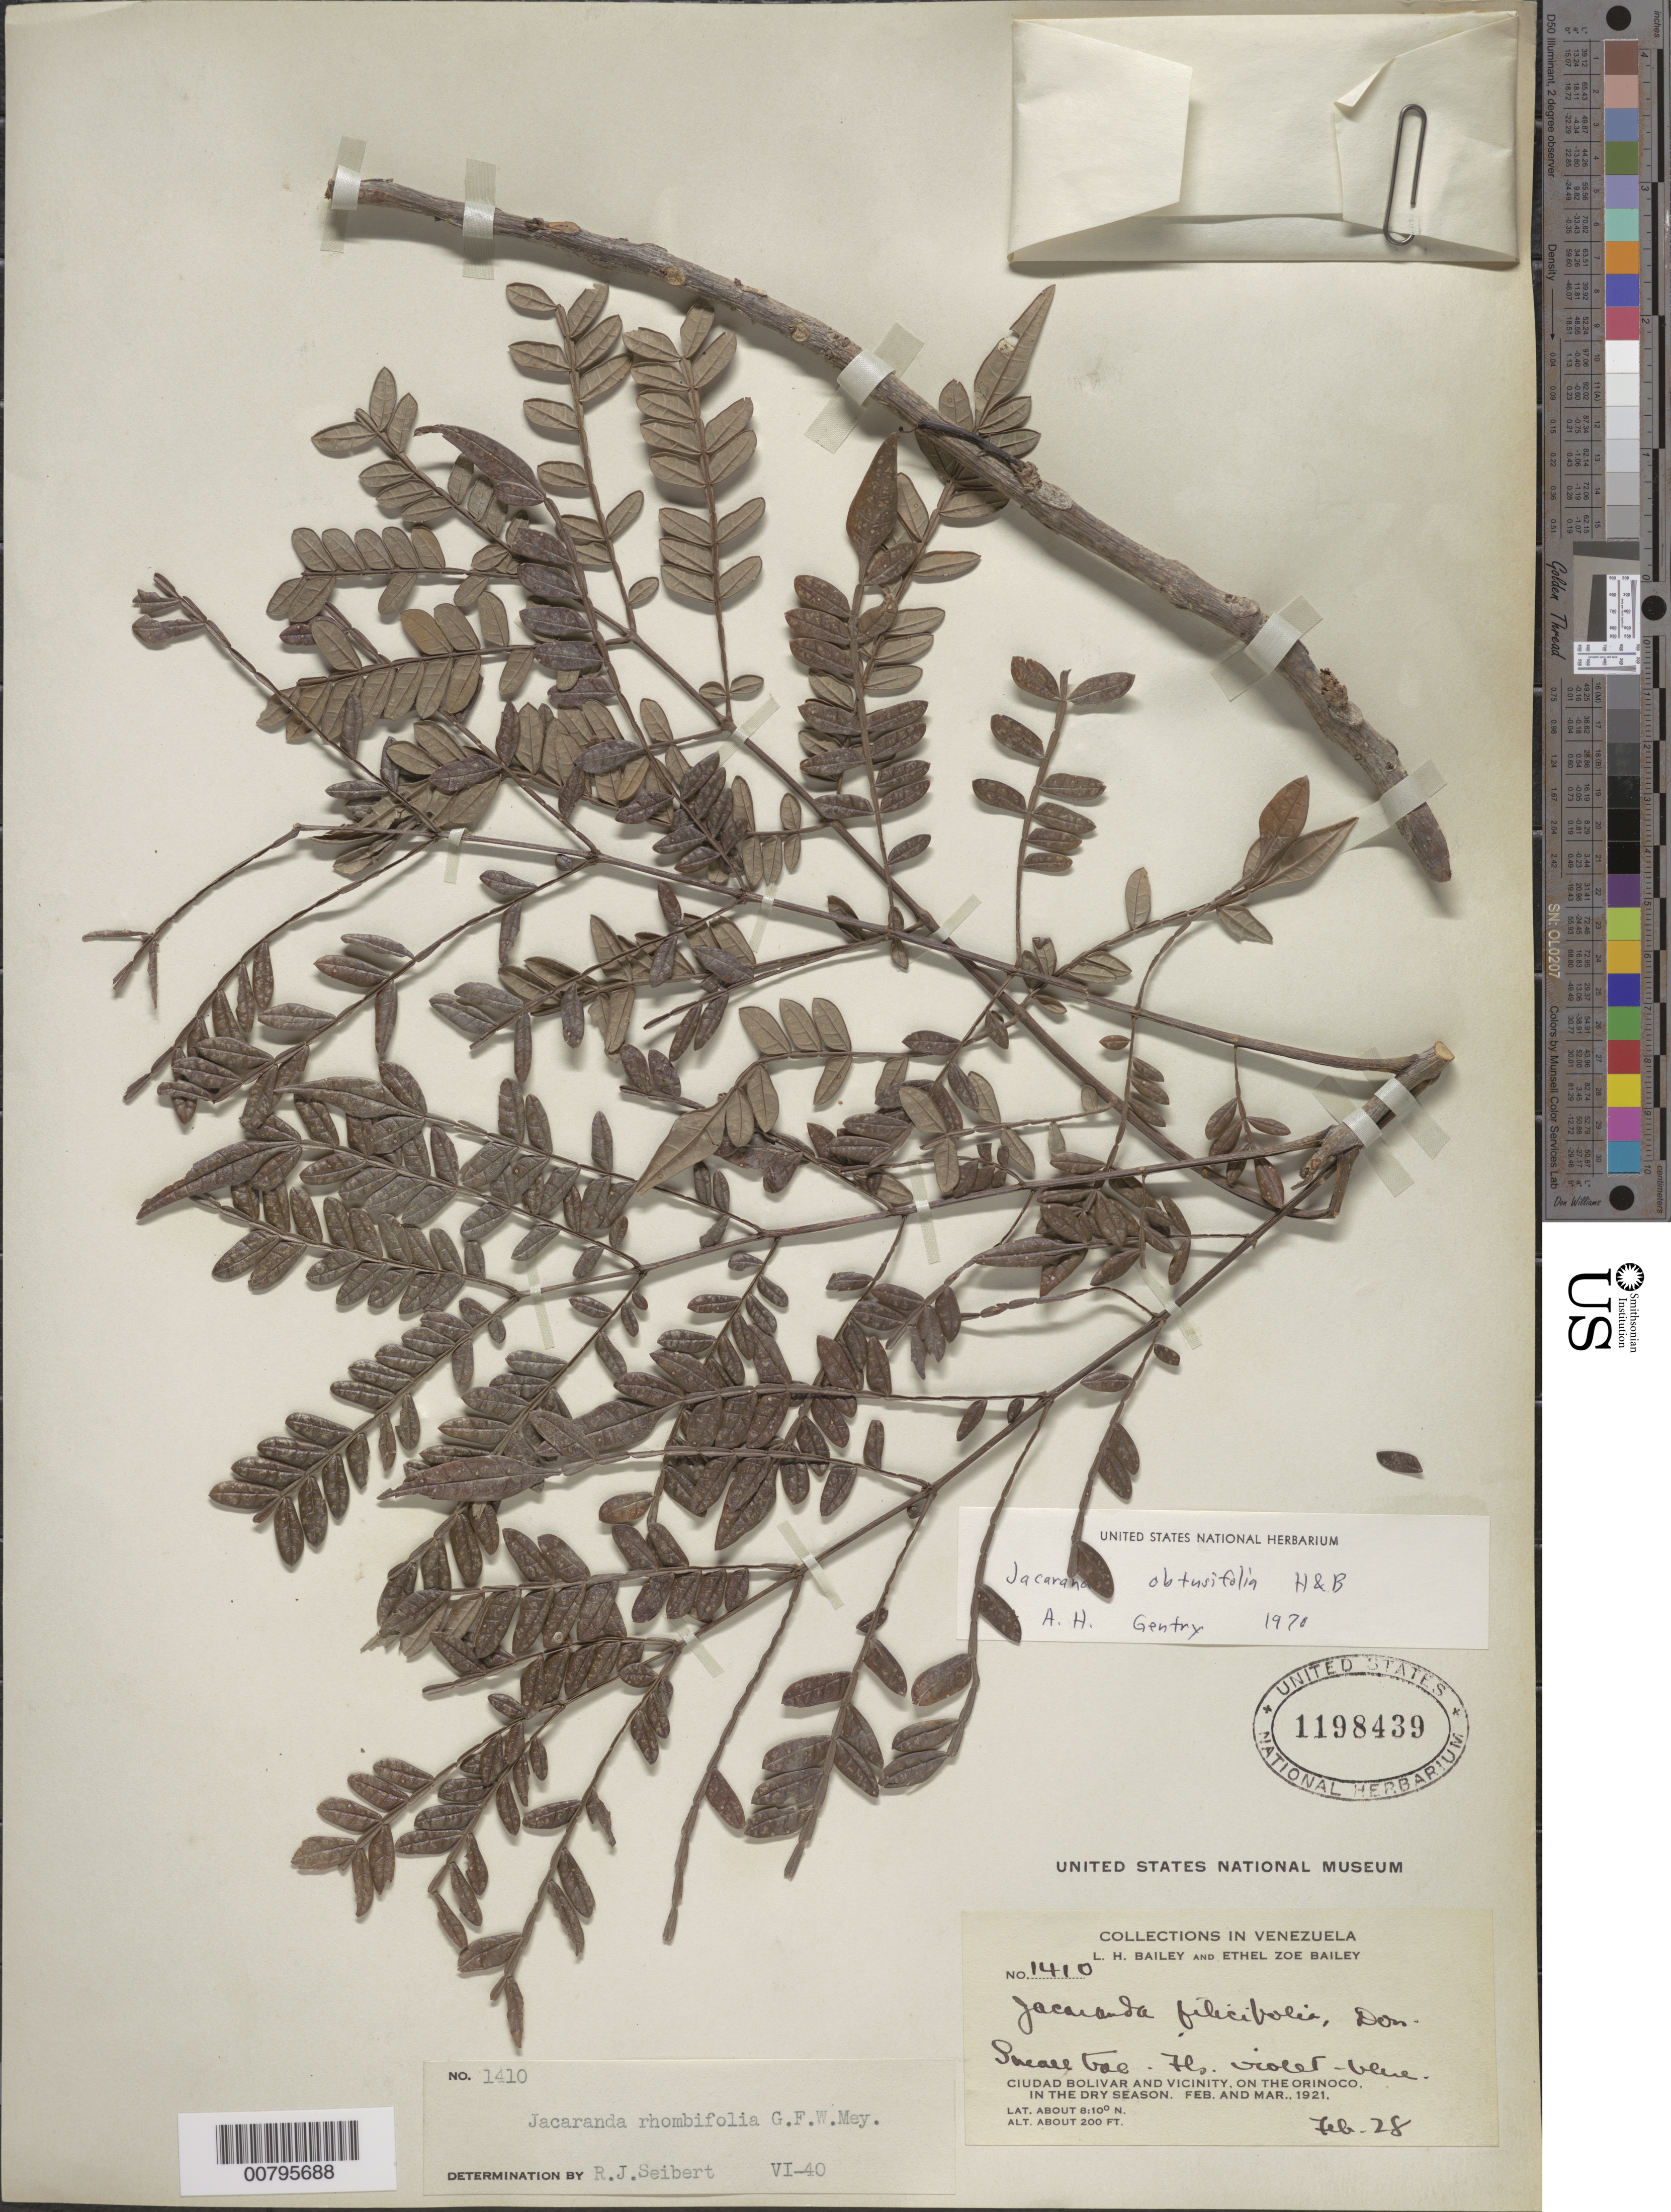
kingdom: Plantae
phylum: Tracheophyta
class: Magnoliopsida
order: Lamiales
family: Bignoniaceae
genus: Jacaranda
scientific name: Jacaranda obtusifolia subsp. obtusifolia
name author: Bonpl.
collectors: L. H. Bailey & E. Z. Bailey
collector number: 1410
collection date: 1921-02-28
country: Venezuela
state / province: Bolivar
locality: Ciudad Bolivar and Vicinity, on the Orinoco.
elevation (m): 61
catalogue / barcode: US 1198439